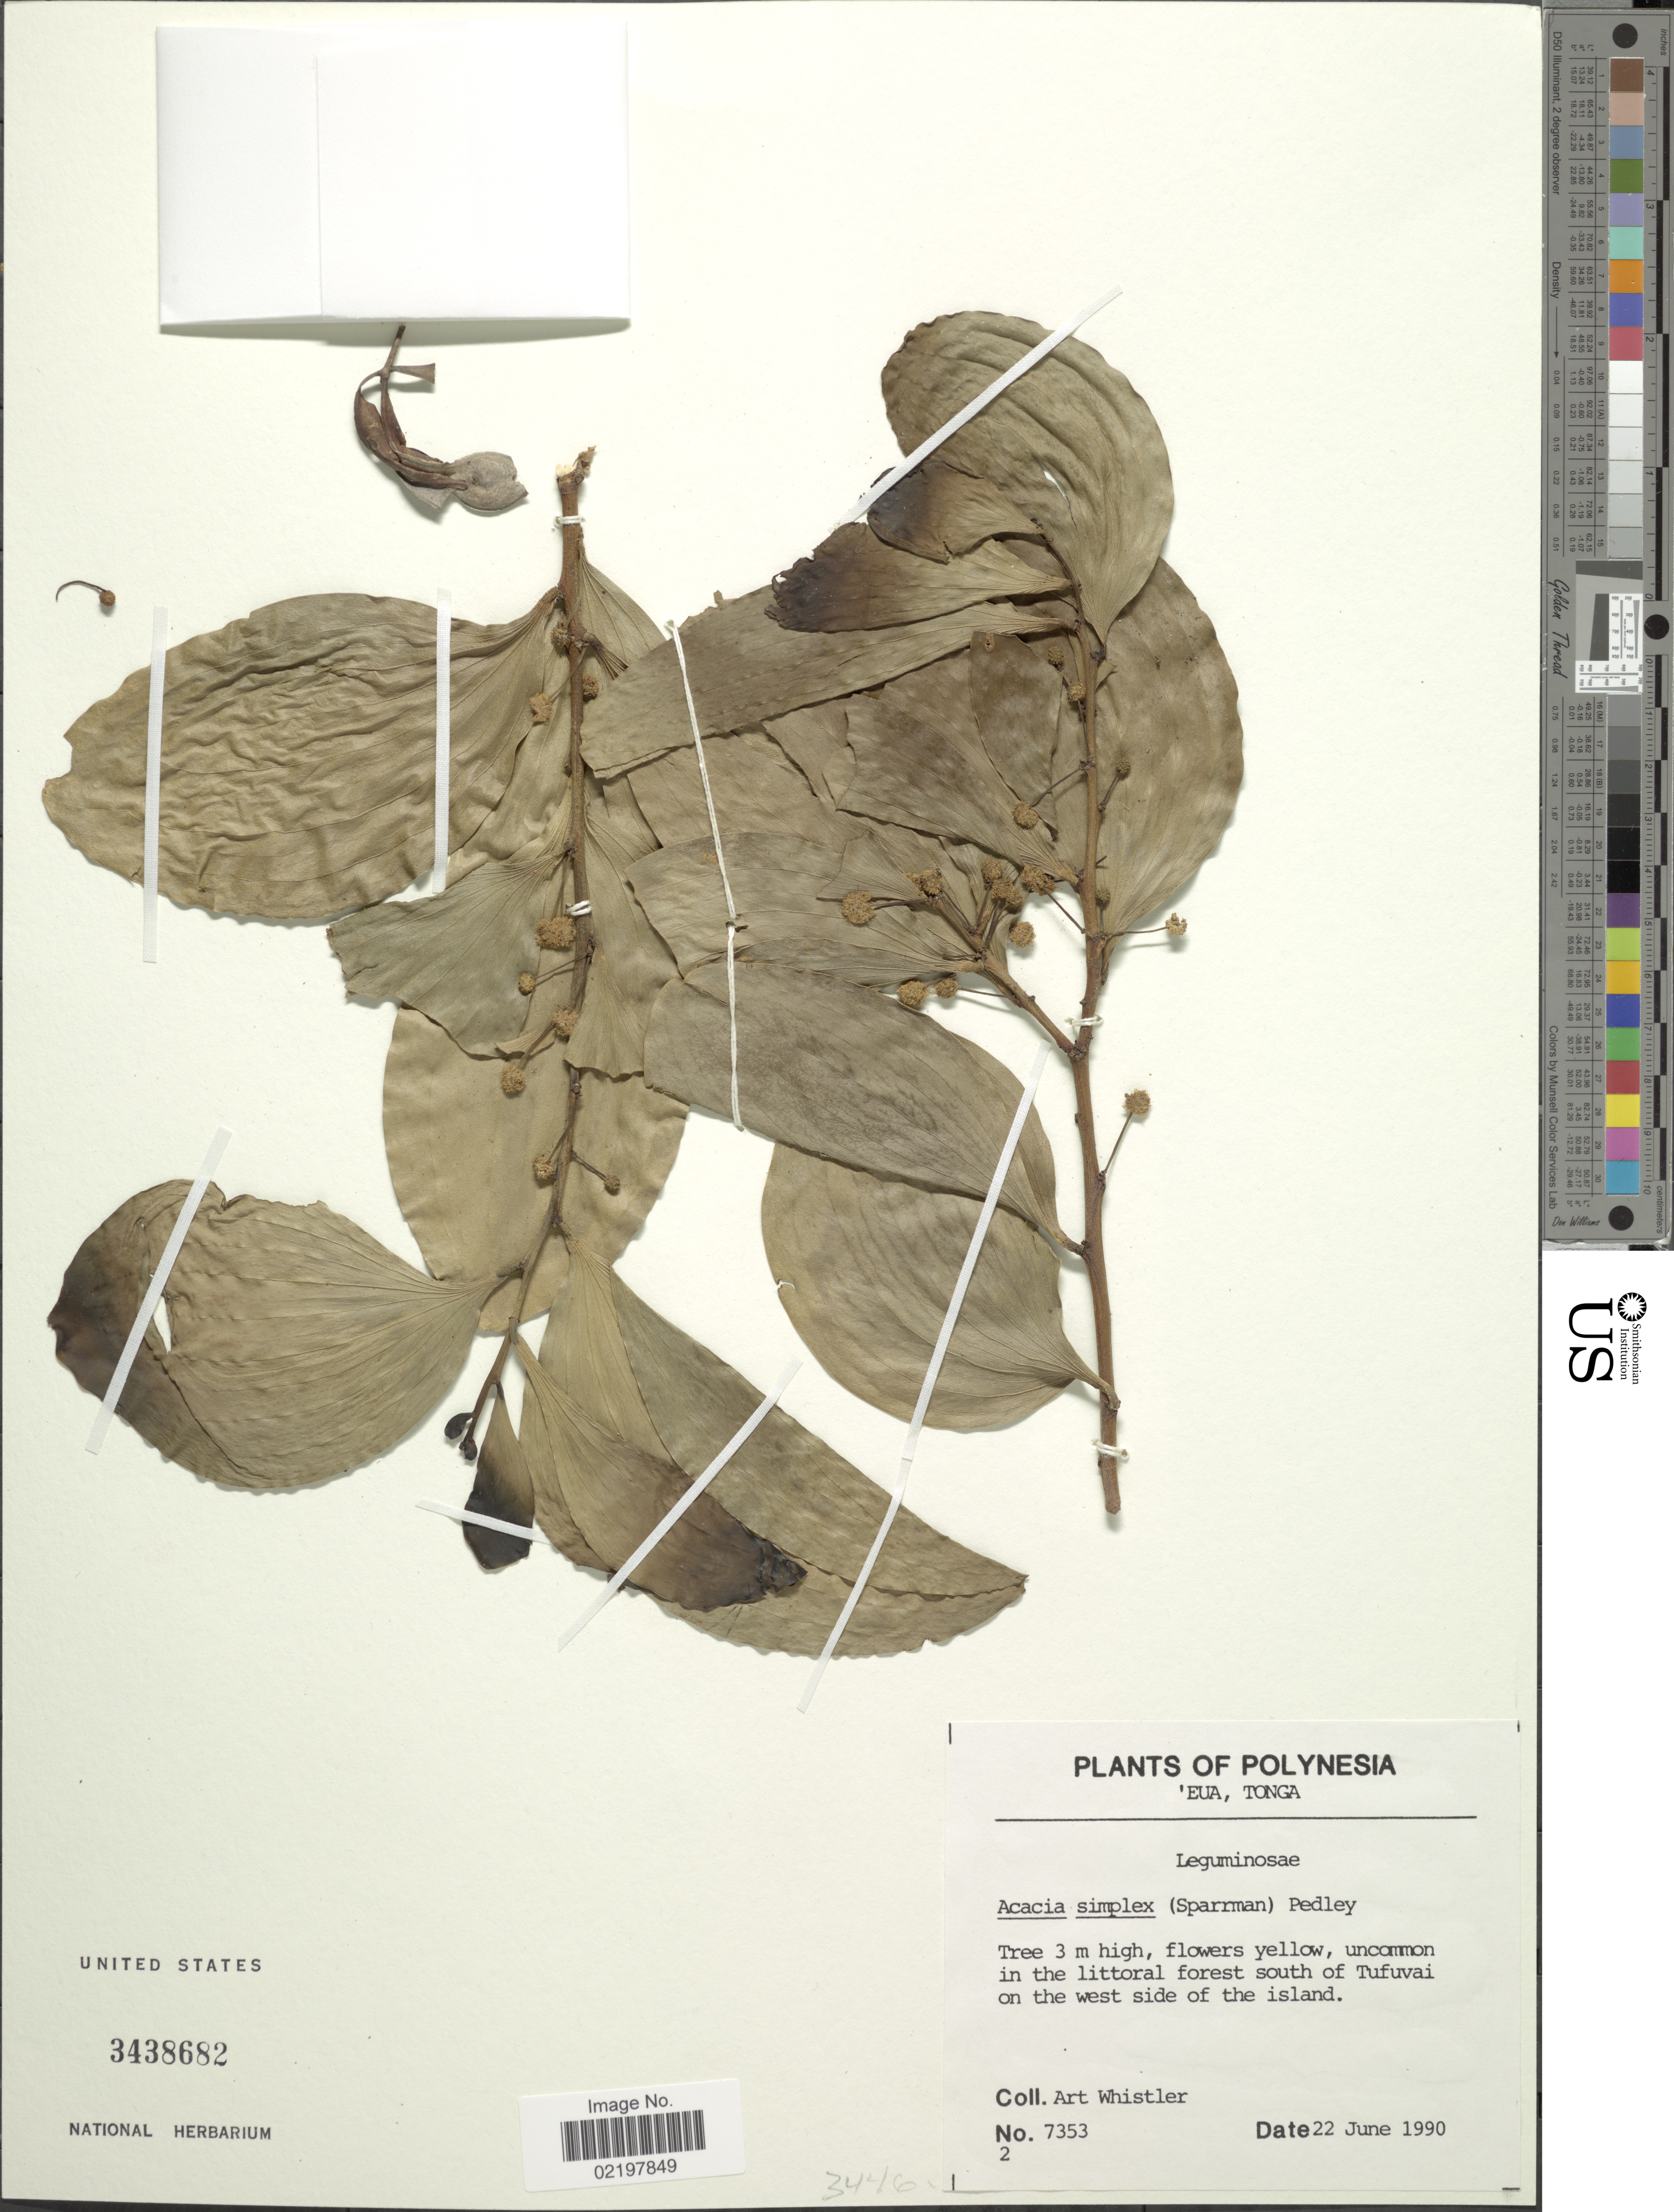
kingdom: Plantae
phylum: Tracheophyta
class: Magnoliopsida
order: Fabales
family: Fabaceae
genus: Acacia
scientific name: Acacia simplex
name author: (Sparrmann) Pedley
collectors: A. Whistler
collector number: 7353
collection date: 1990-06-22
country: Tonga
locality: Eua, Tonga, Uncommon in the littoral forest south of Tufuvai on the west side of the island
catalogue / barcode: US 3438682